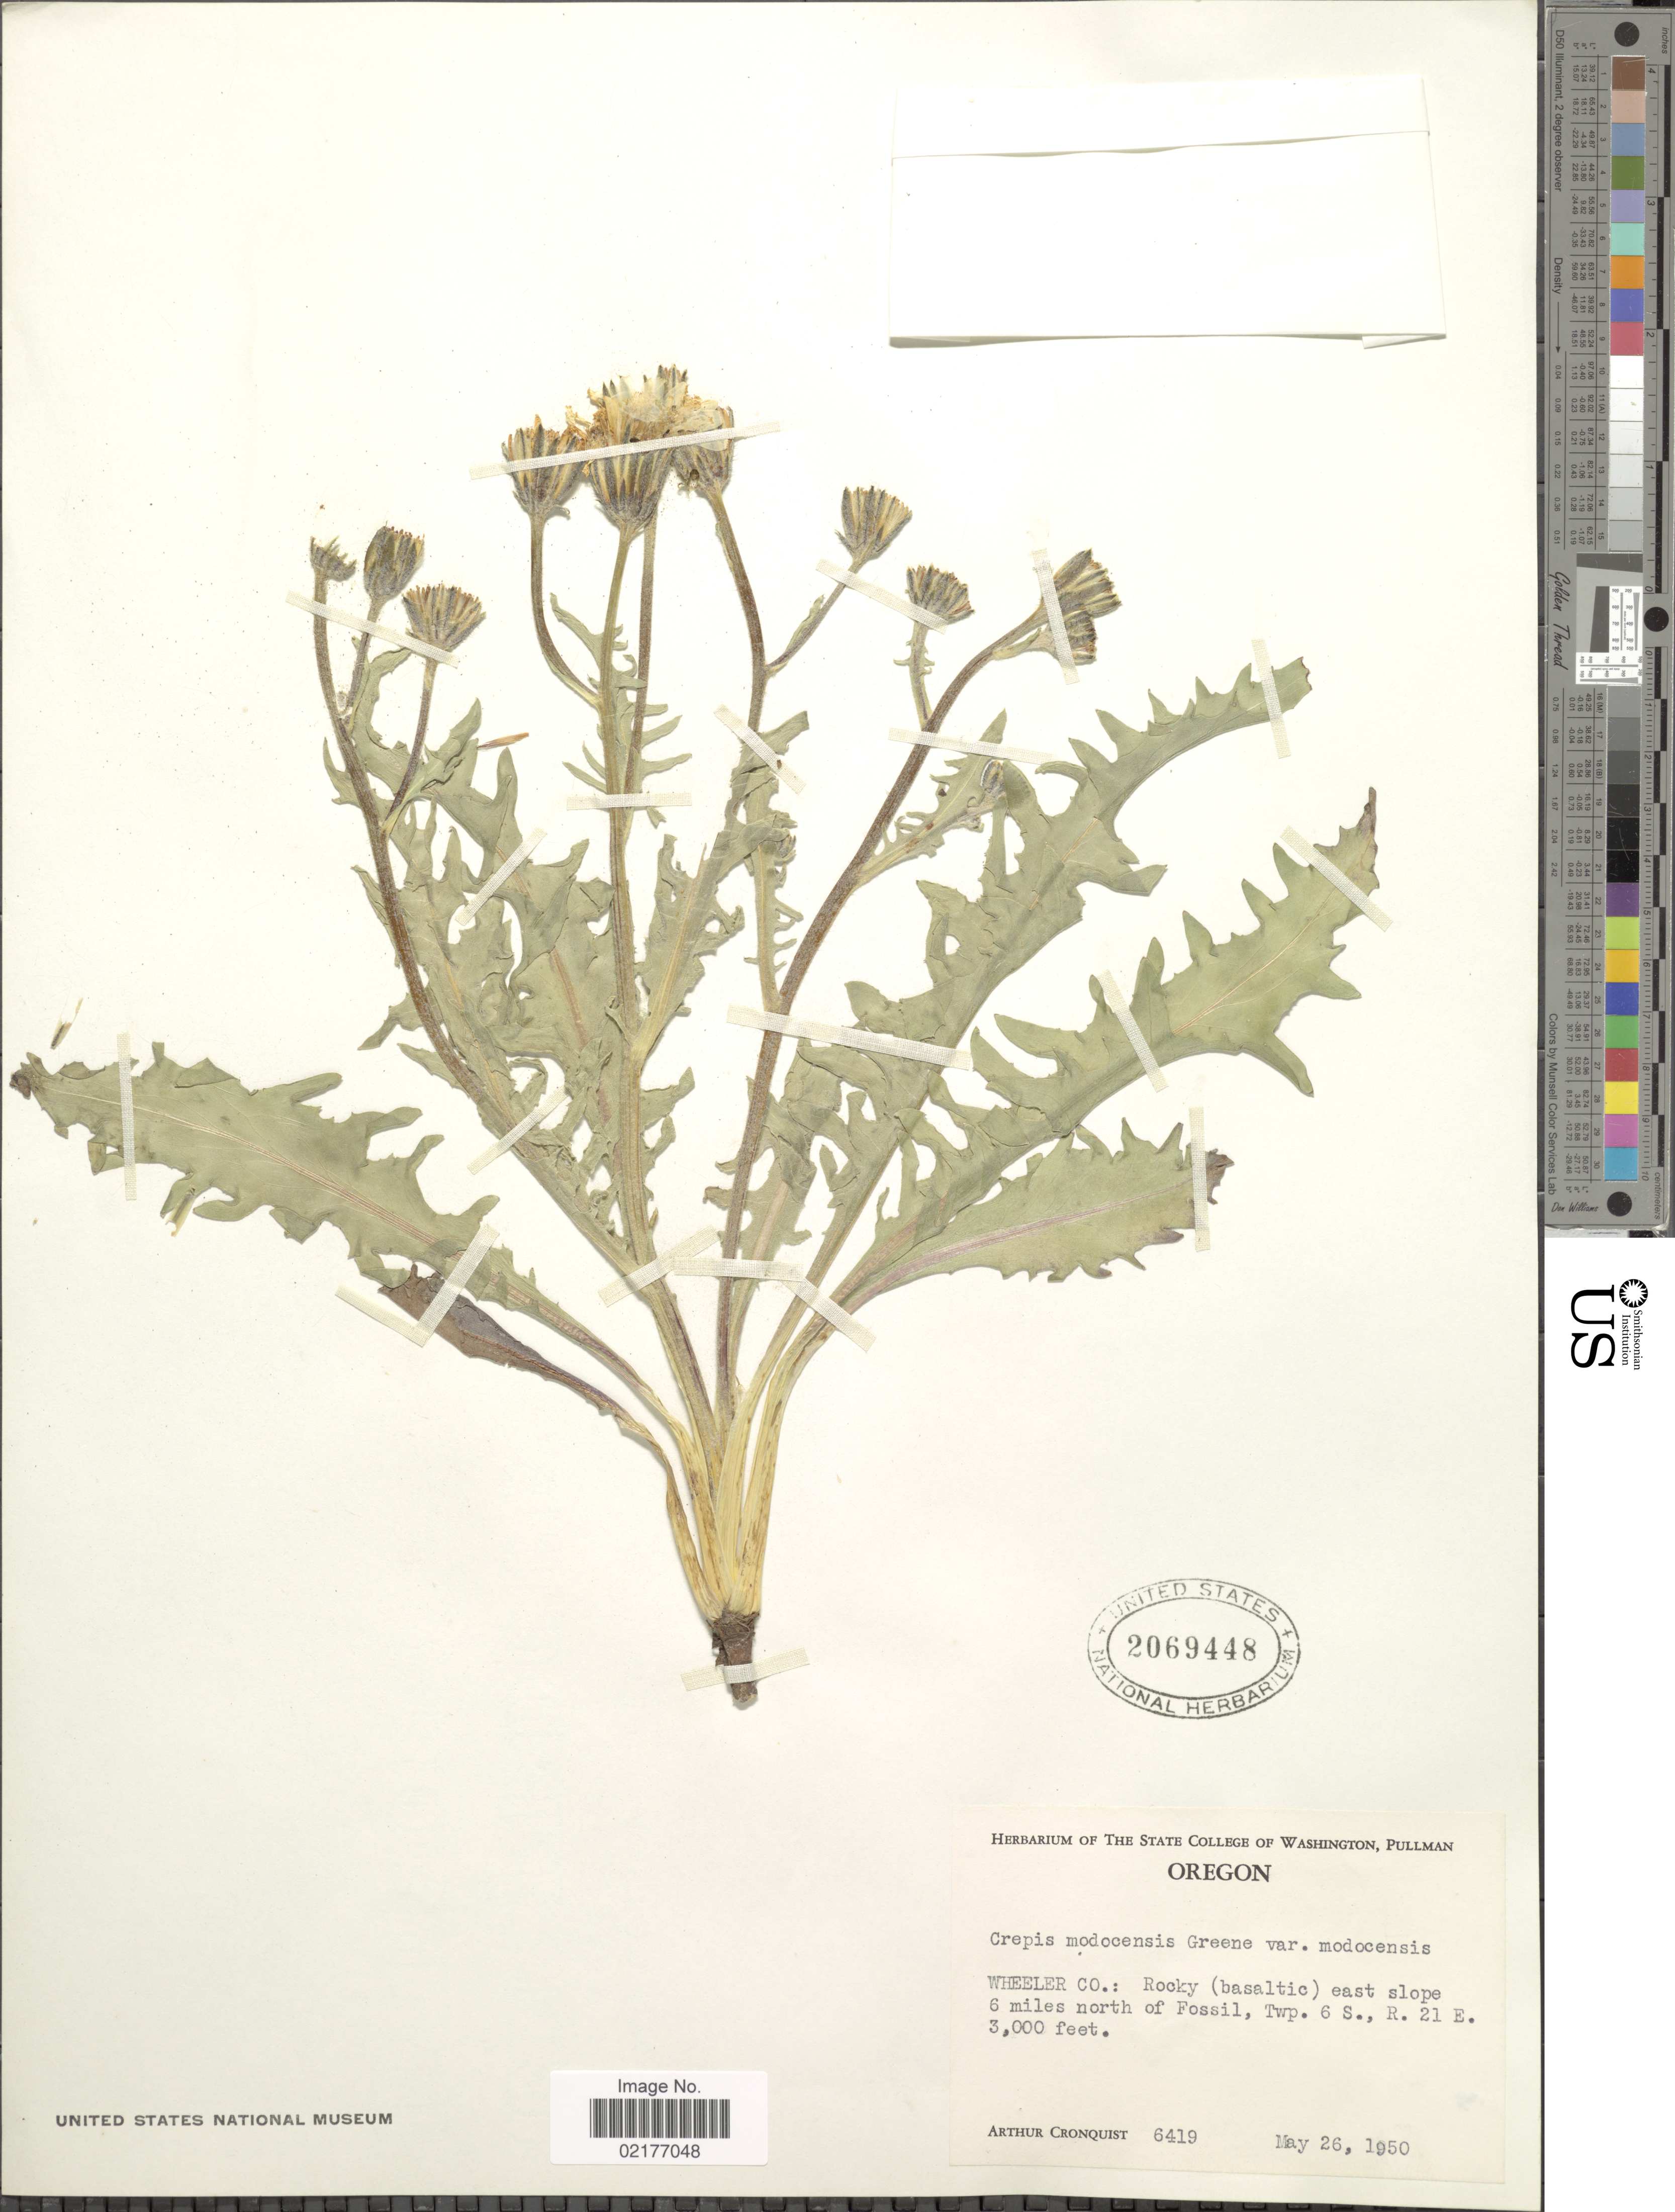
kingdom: Plantae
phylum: Tracheophyta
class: Magnoliopsida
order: Asterales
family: Asteraceae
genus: Crepis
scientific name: Crepis modocensis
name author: Greene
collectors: A. J. Cronquist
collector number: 6419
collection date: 1950-05-26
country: United States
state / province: Oregon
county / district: Wheeler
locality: Wheeler Co.: Rocky (basaltic) east slope 6 miles north of Fossil, Twp. 6 S., R. 21 E.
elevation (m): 914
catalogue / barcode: US 2069448